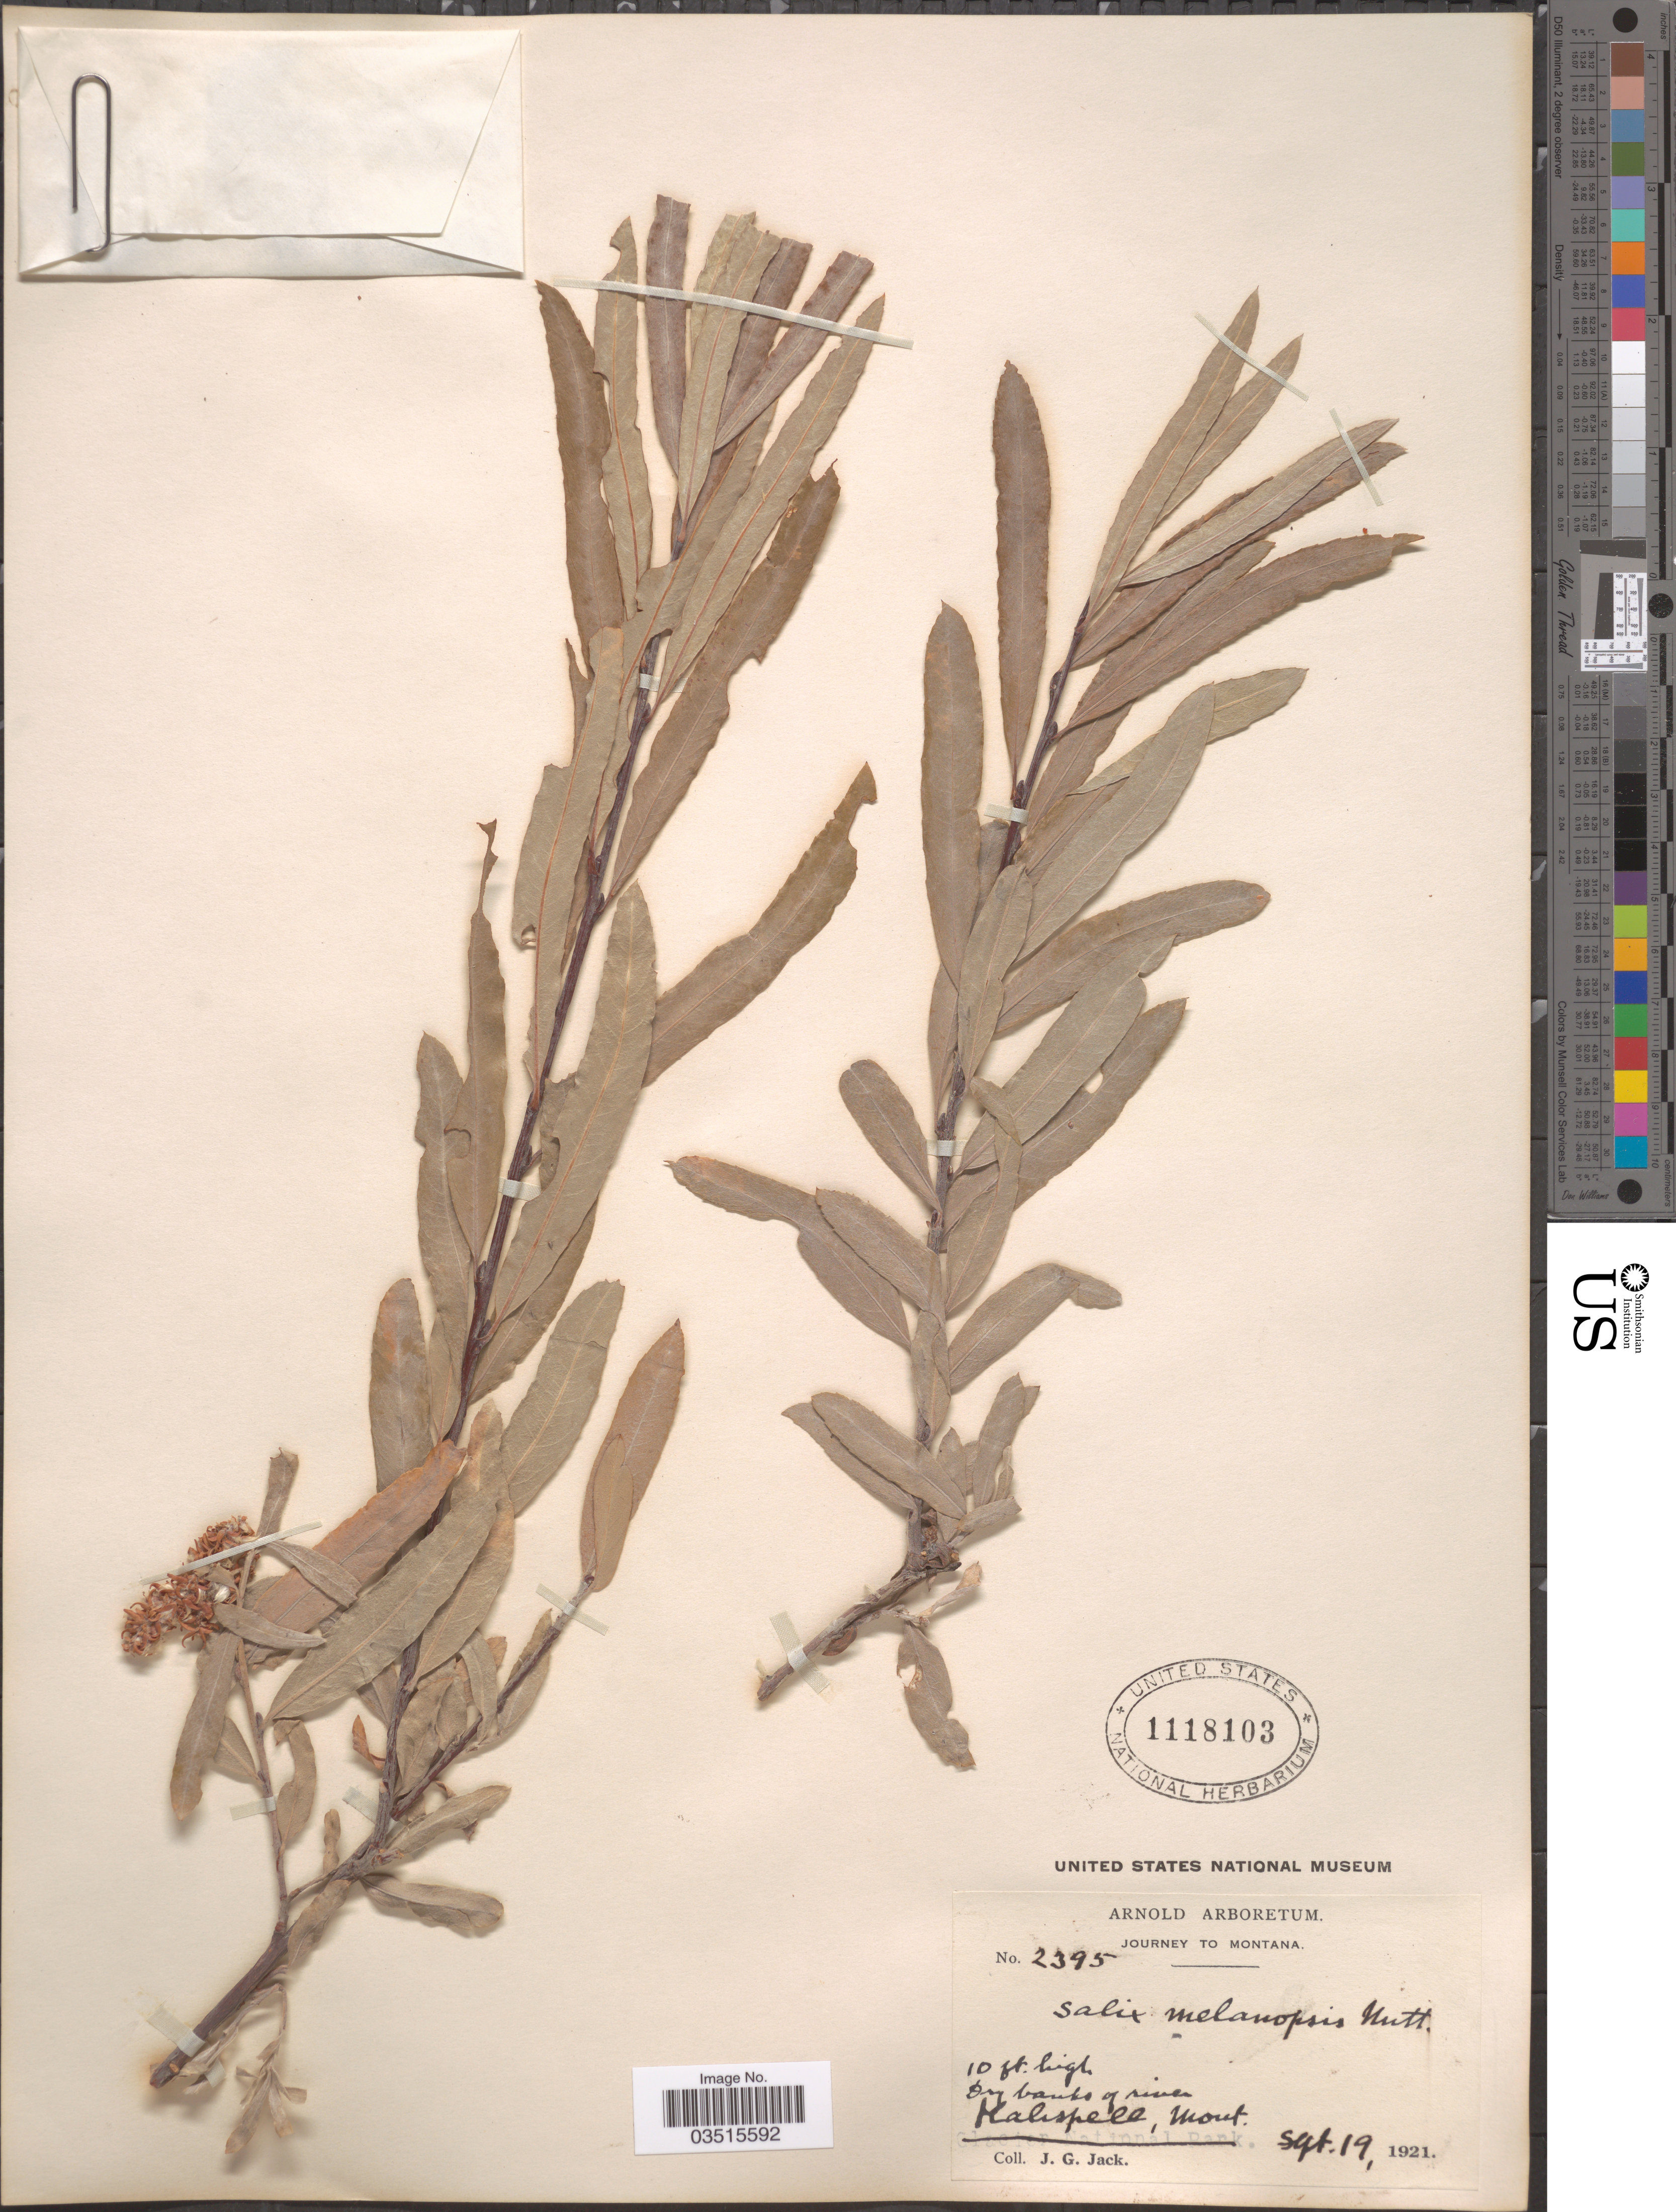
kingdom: Plantae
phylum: Tracheophyta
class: Magnoliopsida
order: Malpighiales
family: Salicaceae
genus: Salix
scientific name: Salix melanopsis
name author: Nutt.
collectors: J. G. Jack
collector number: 2395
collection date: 1921-09-19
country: United States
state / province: Montana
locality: Dry banks of river. Kalispell.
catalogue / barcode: US 1118103